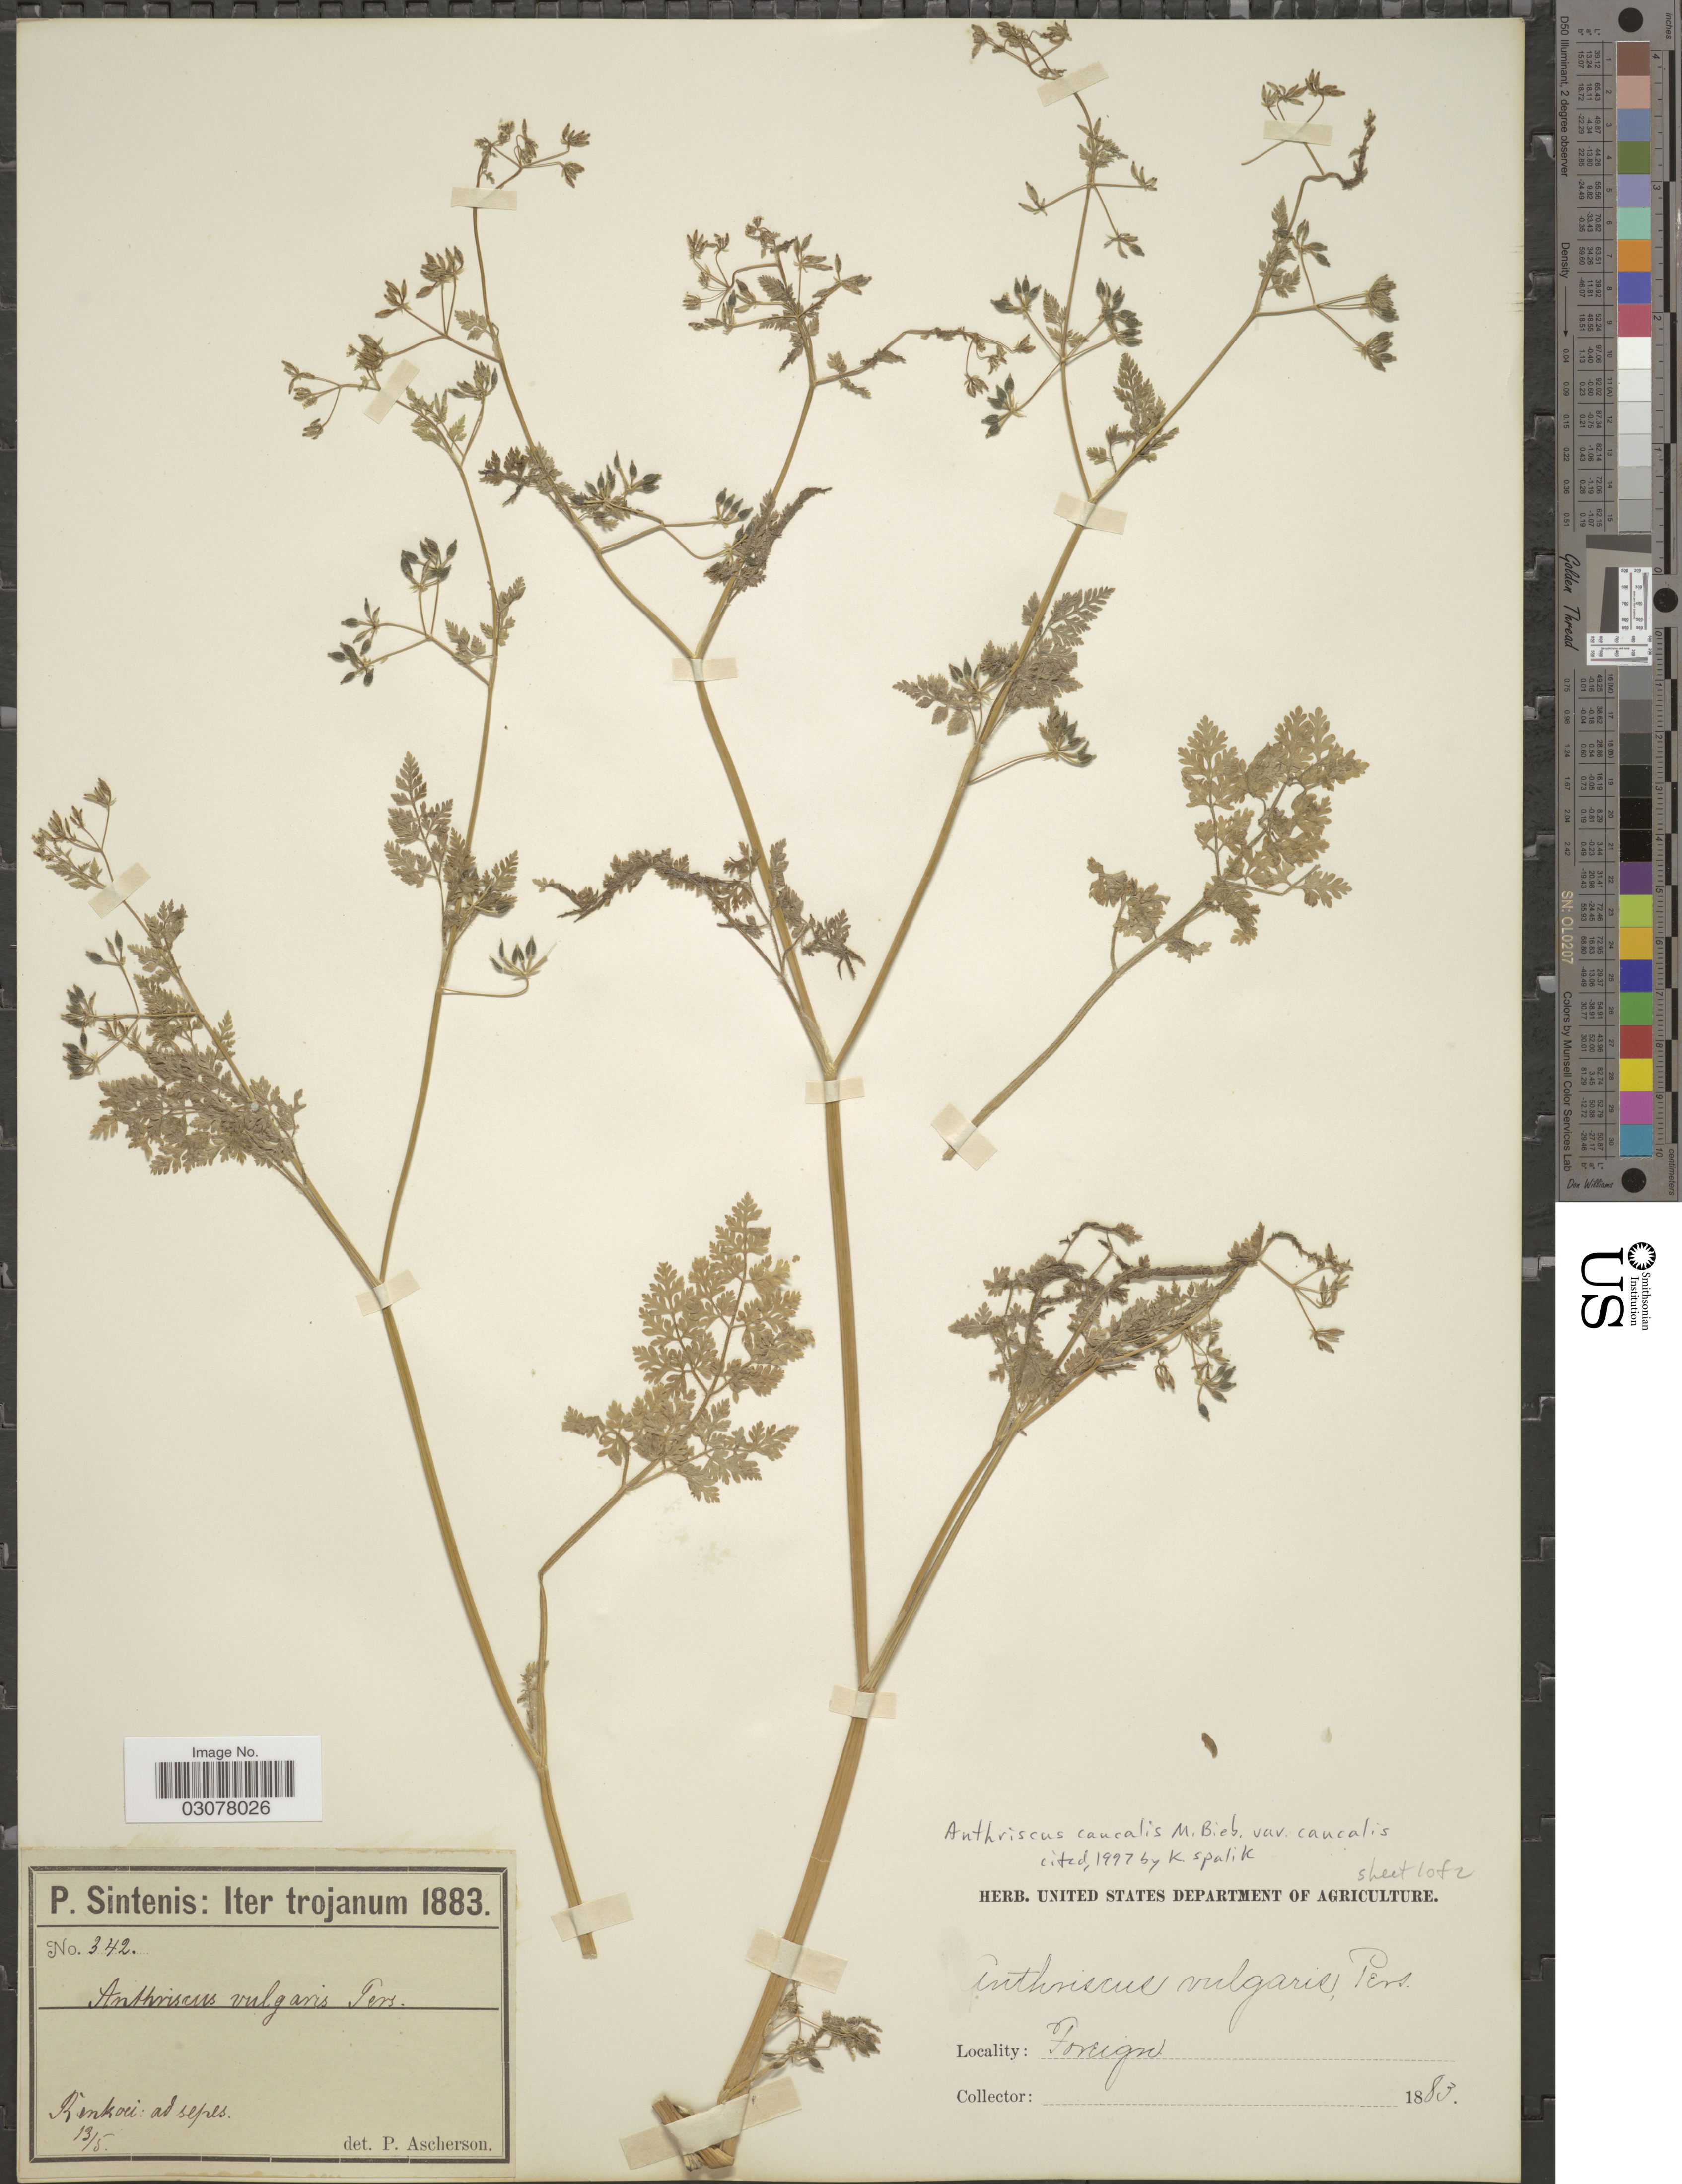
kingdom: Plantae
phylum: Tracheophyta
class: Magnoliopsida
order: Apiales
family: Apiaceae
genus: Anthriscus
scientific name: Anthriscus caucalis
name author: M. Bieb.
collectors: P. Sintenis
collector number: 342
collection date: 1883-05-13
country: Turkey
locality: Iter trojanum, Rinkoei: ad sepes. Foreign.